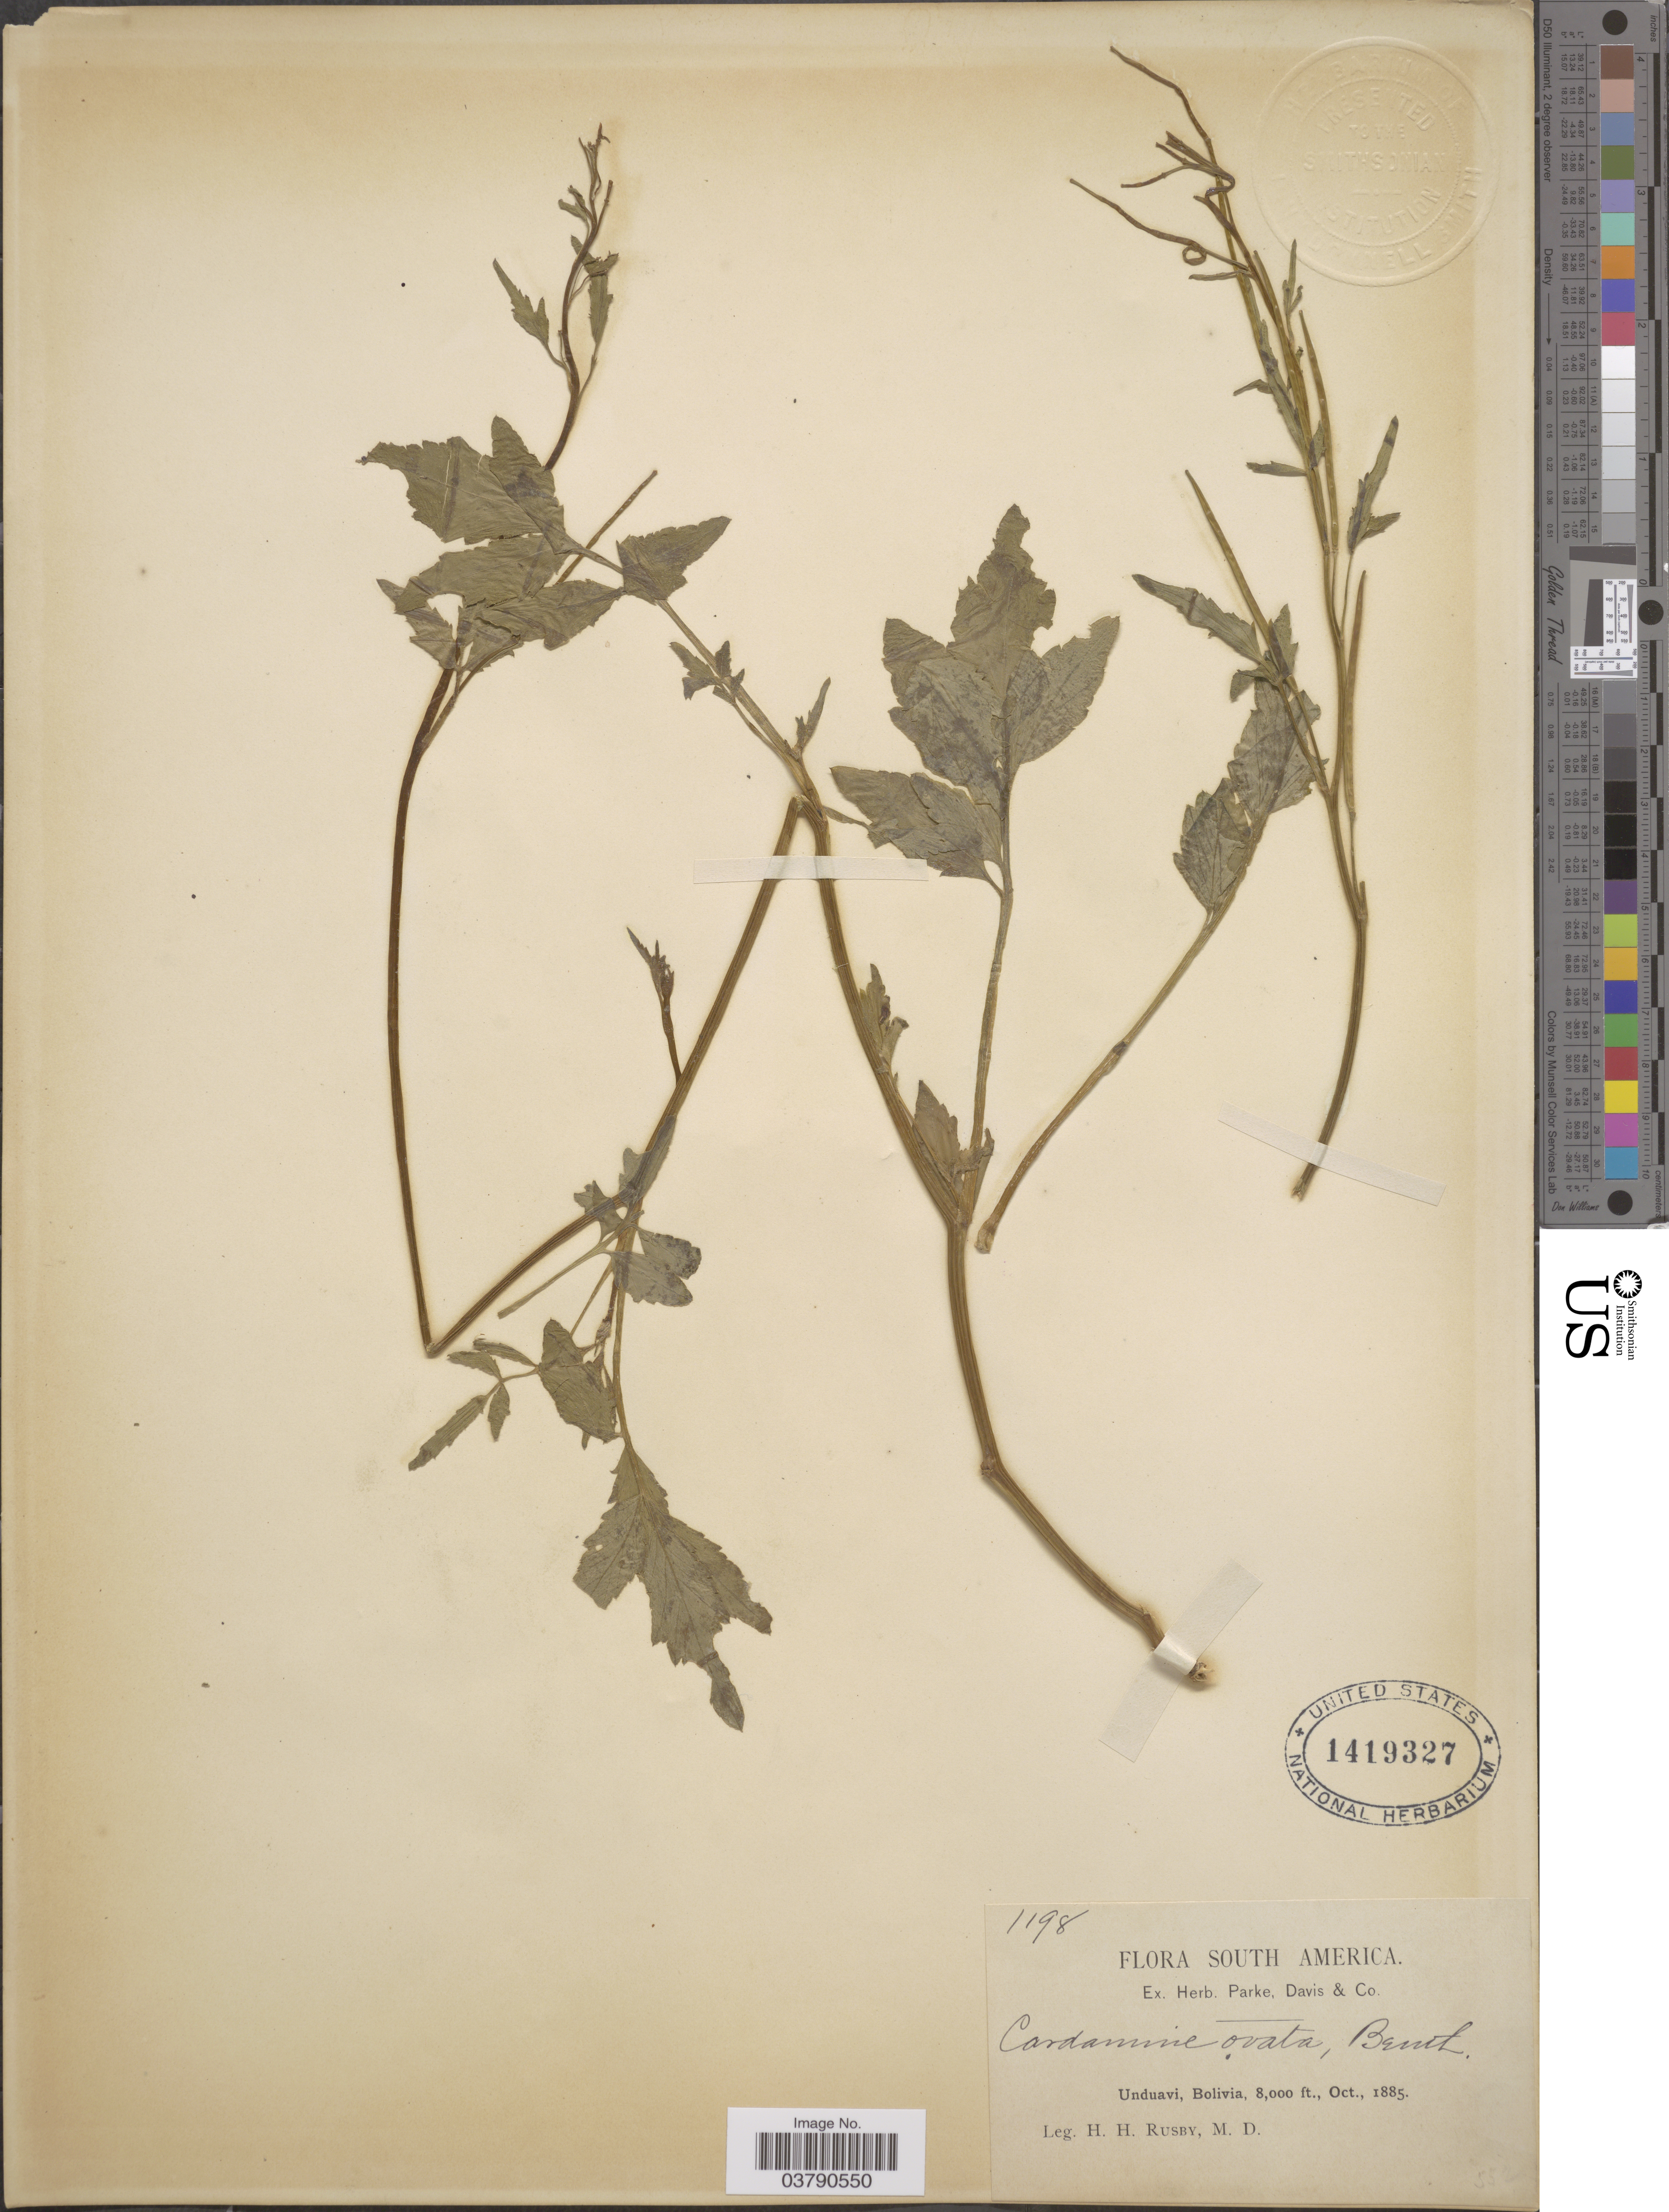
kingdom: Plantae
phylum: Tracheophyta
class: Magnoliopsida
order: Brassicales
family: Brassicaceae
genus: Cardamine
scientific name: Cardamine ovata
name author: Benth.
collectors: H. H. Rusby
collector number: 1198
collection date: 1885-10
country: Bolivia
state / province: La Paz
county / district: Nor Yungas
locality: Unduavi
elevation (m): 2438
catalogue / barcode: US 1419327